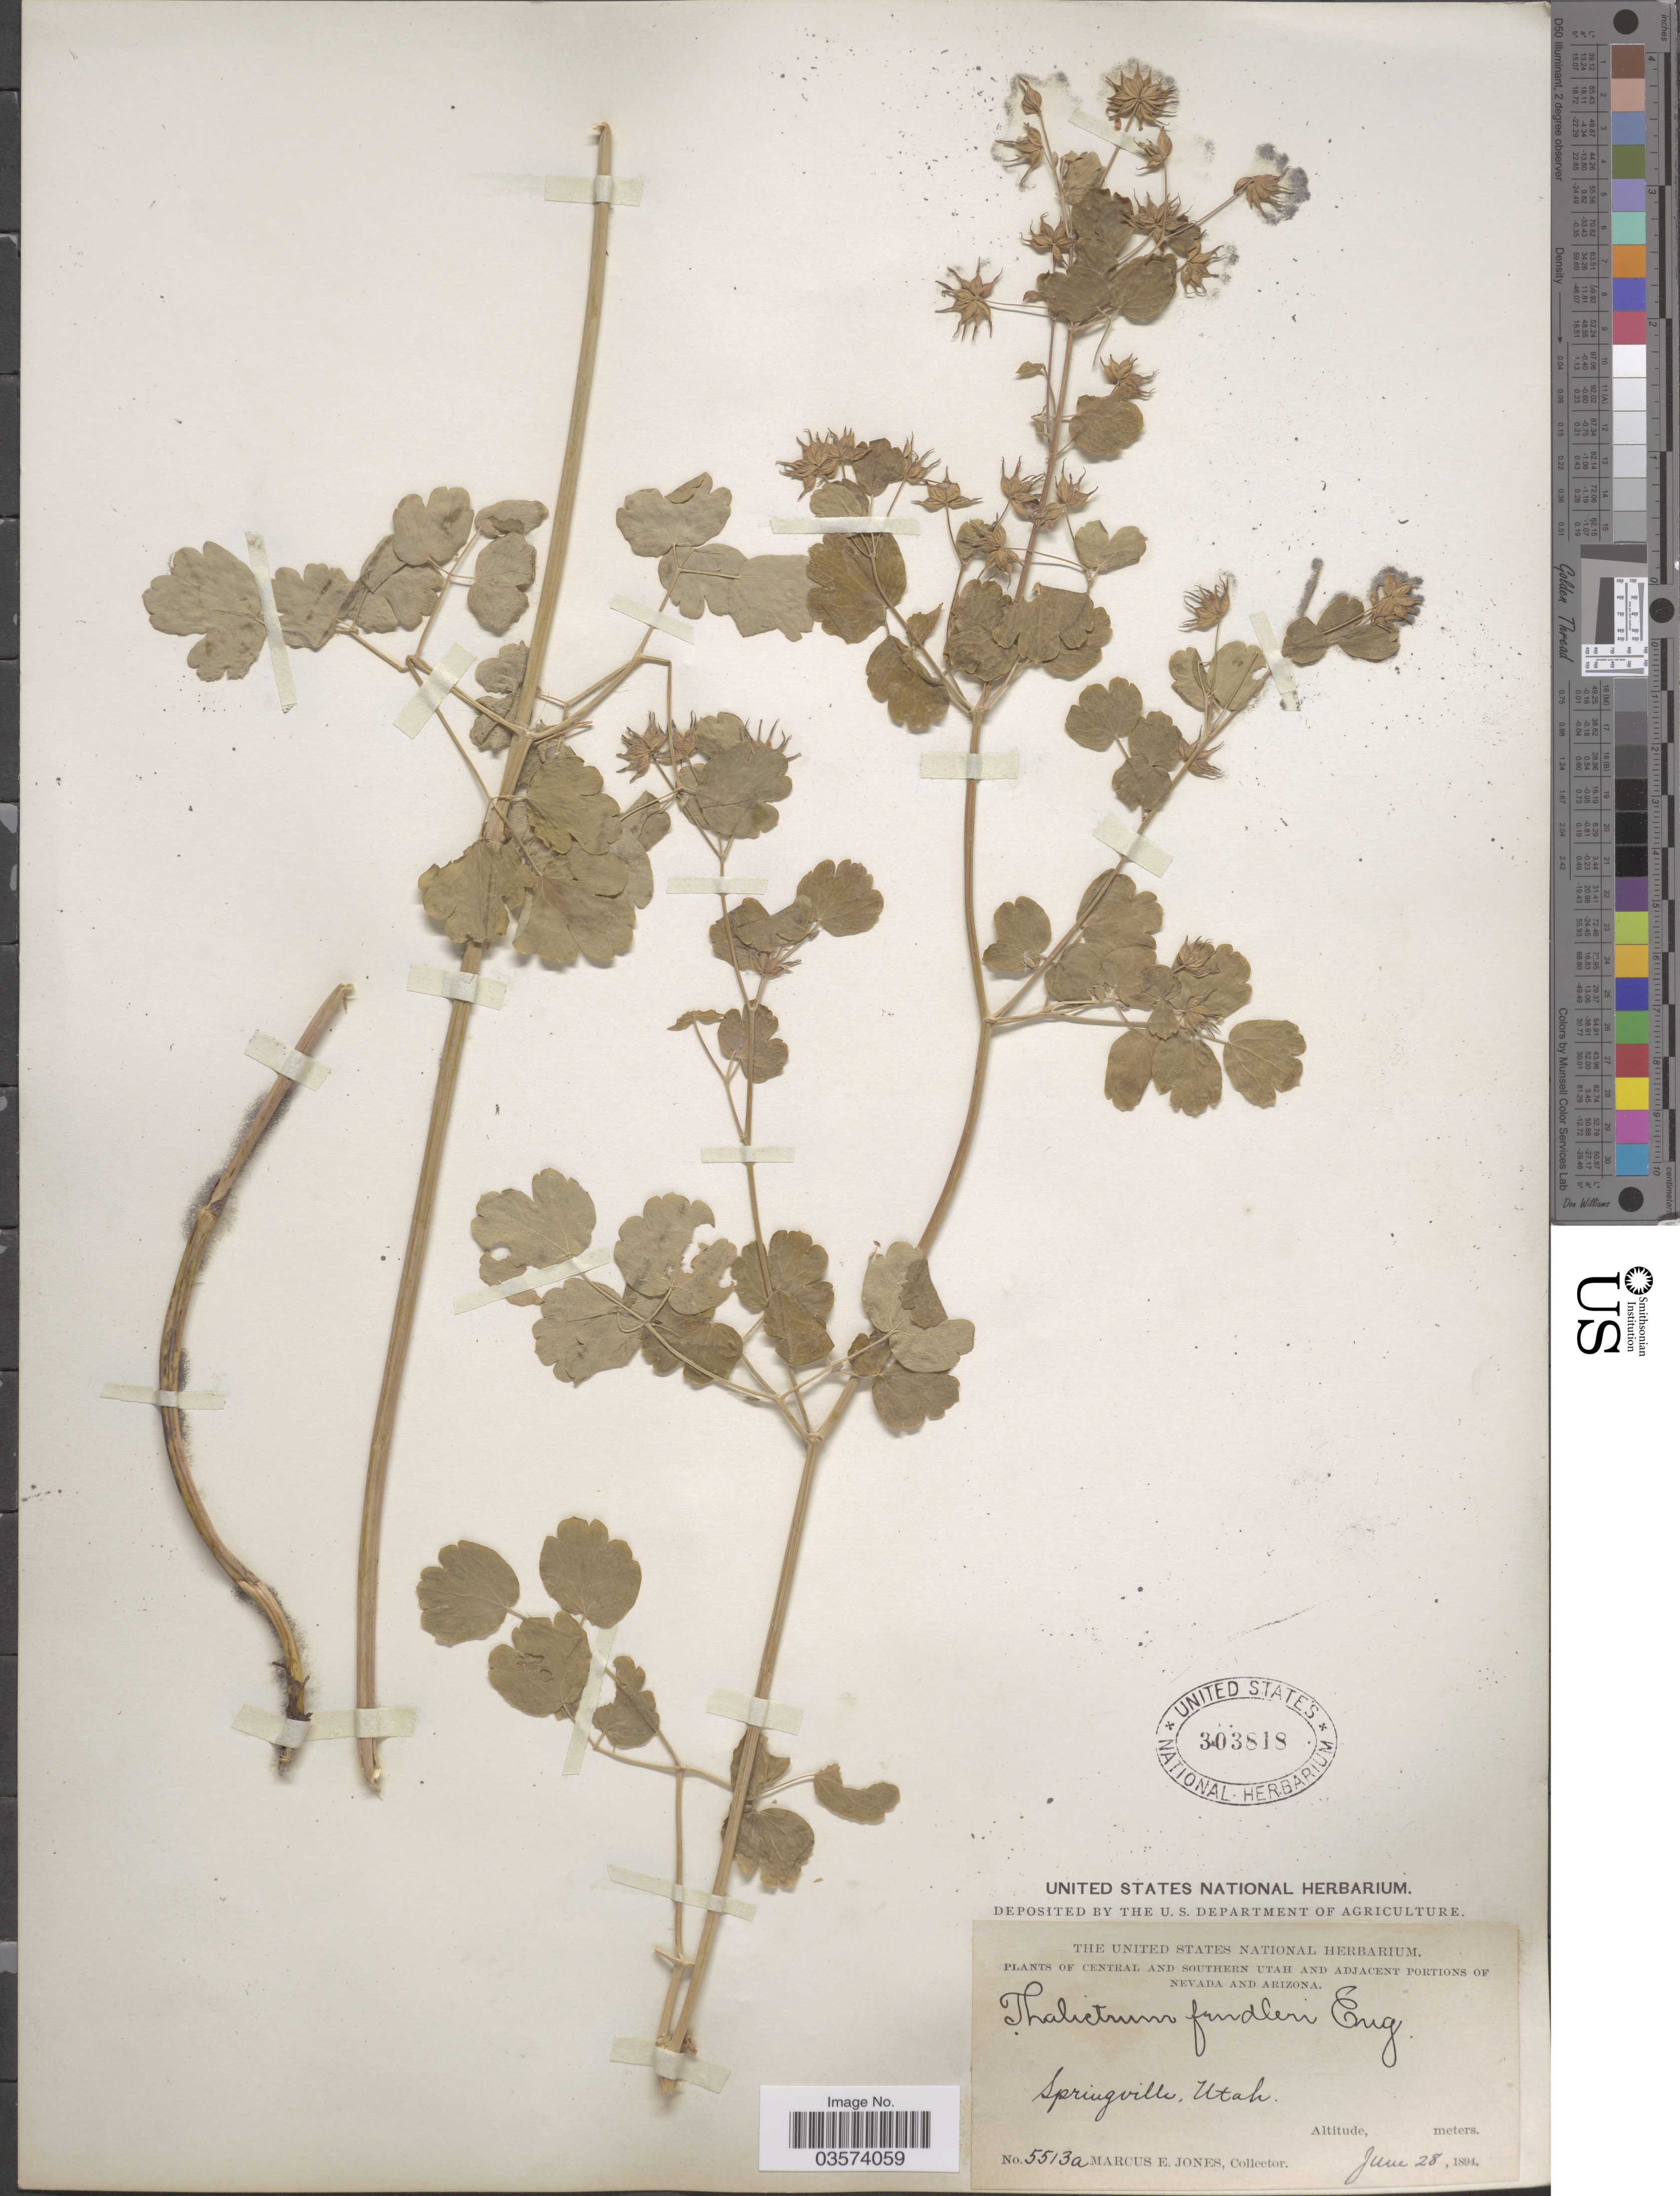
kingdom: Plantae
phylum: Tracheophyta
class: Magnoliopsida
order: Ranunculales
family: Ranunculaceae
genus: Thalictrum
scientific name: Thalictrum fendleri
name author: Engelm. ex A. Gray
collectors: M. E. Jones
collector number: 5513a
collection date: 1894-06-28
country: United States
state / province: Utah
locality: Central and Southern Utah. Springville.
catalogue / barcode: US 303818